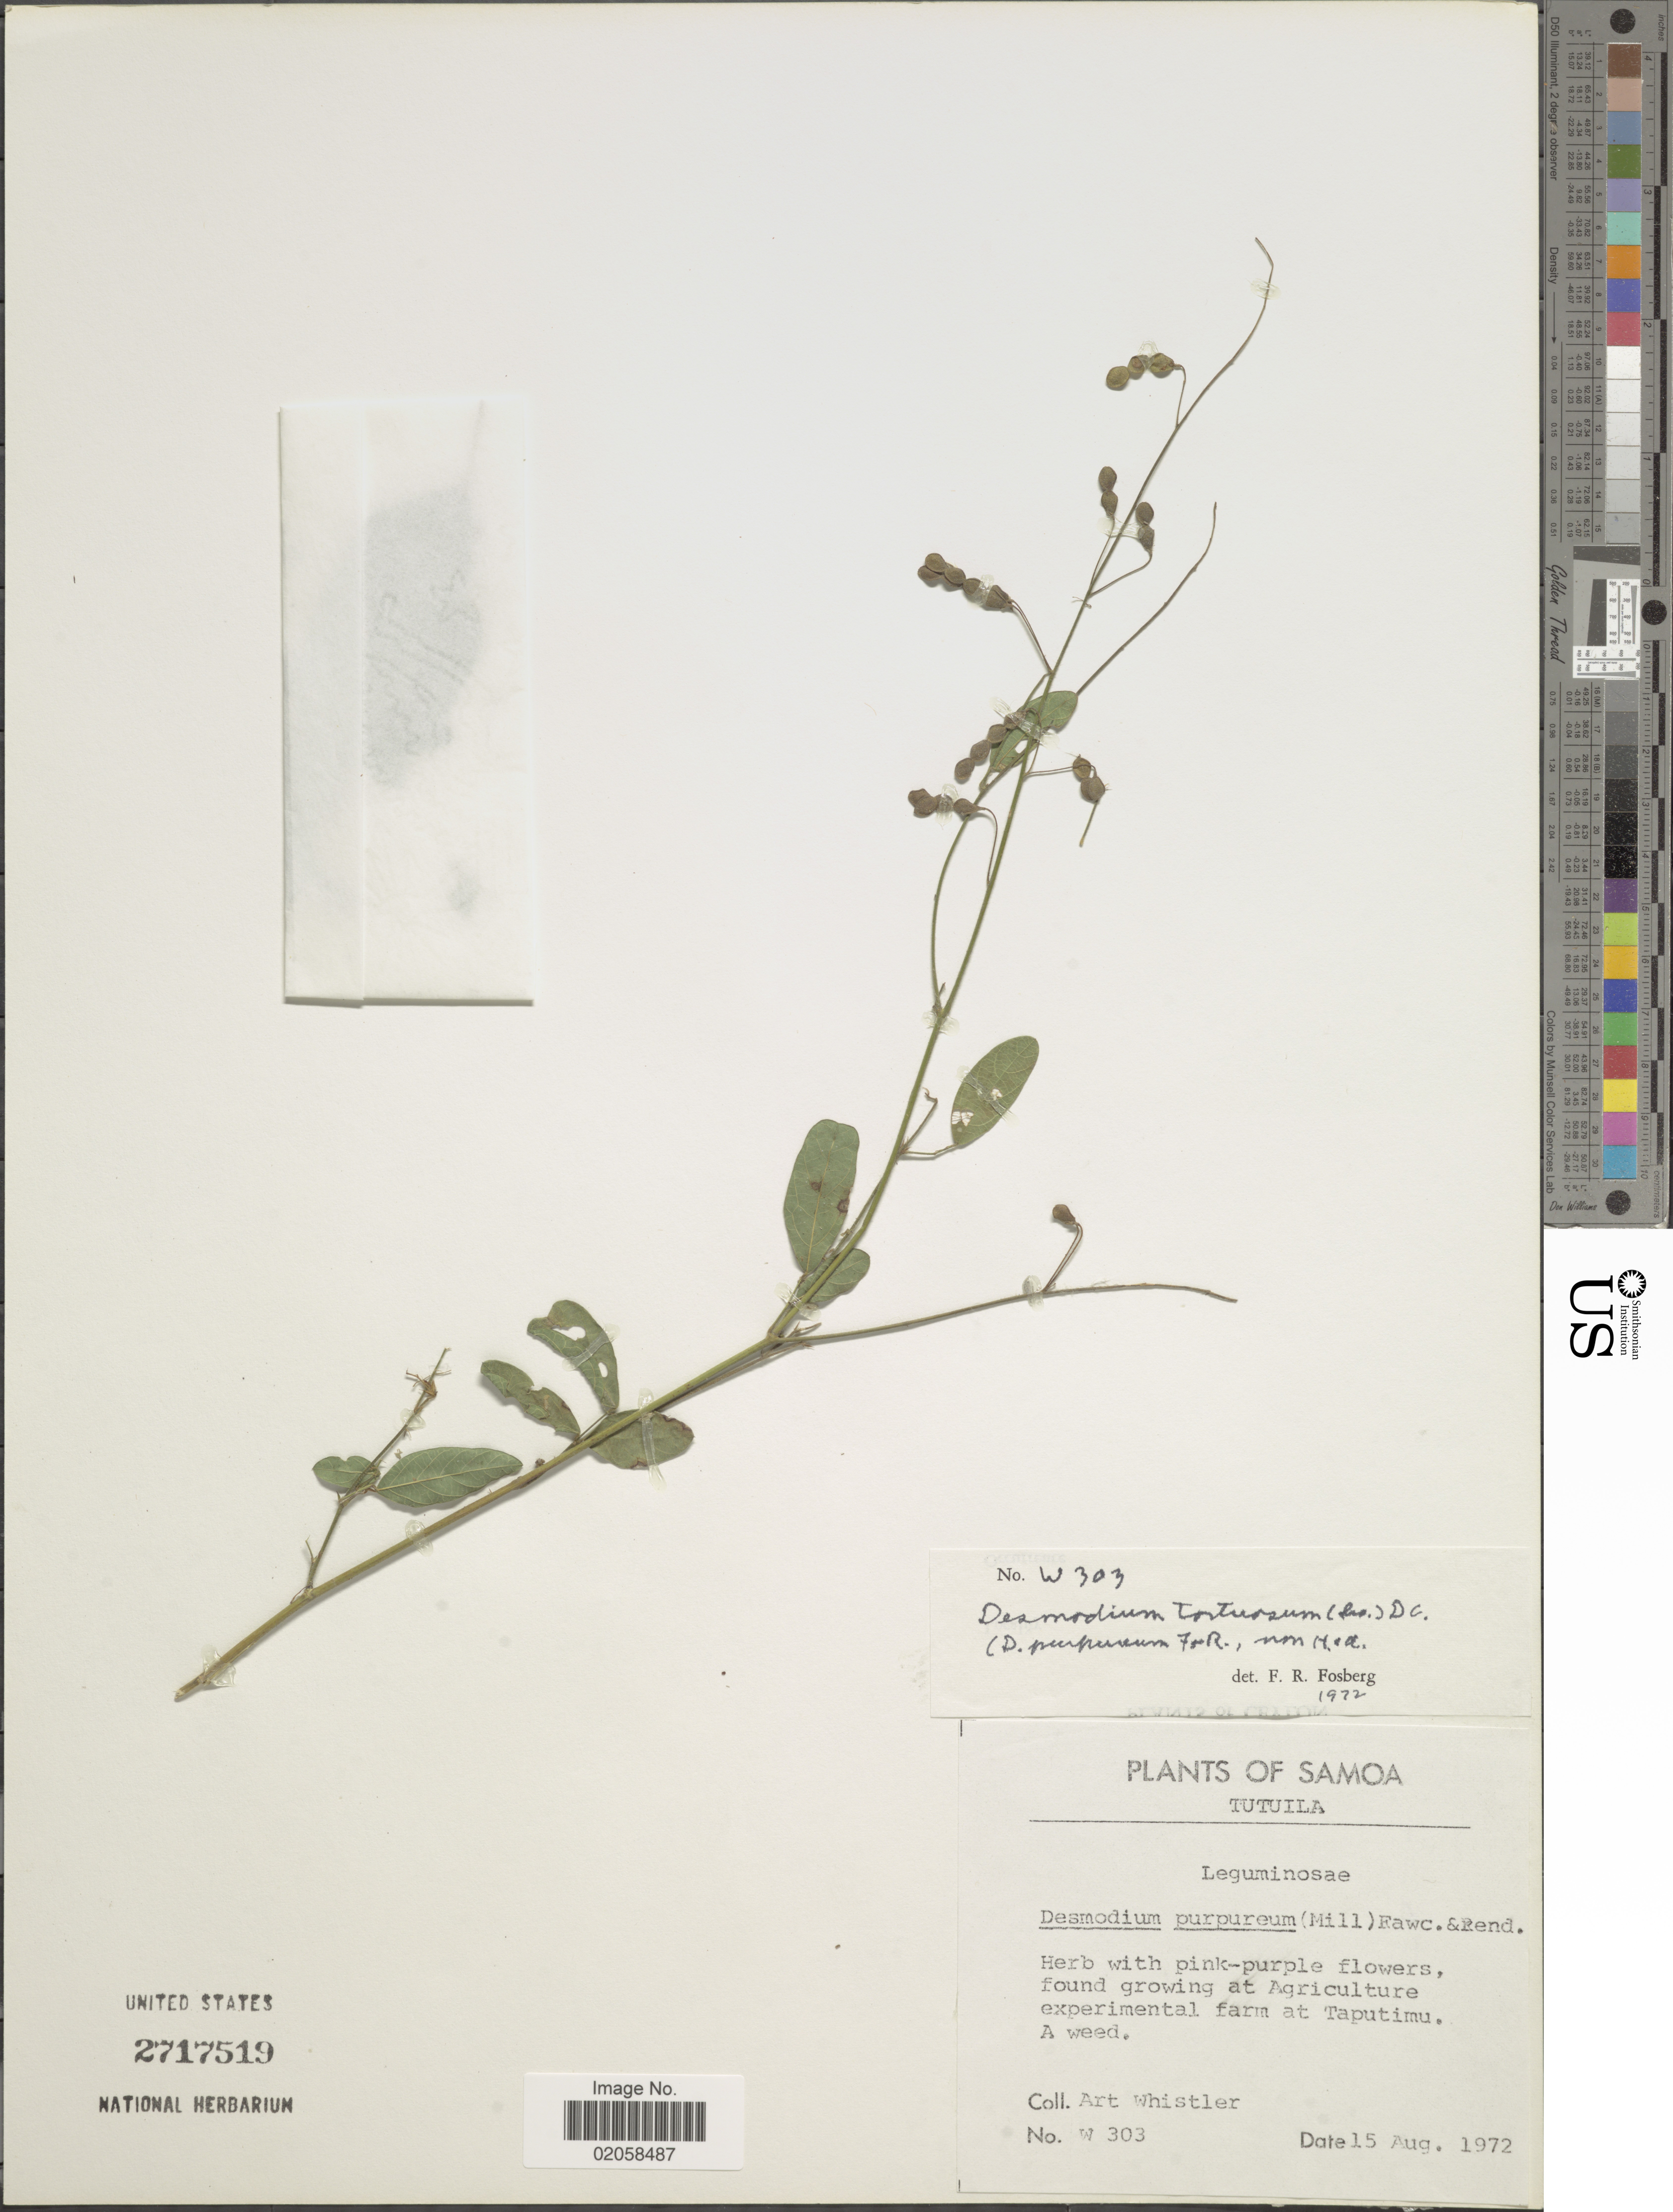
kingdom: Plantae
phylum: Tracheophyta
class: Magnoliopsida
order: Fabales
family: Fabaceae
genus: Desmodium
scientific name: Desmodium tortuosum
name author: (Sw.) DC.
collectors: A. Whistler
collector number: W303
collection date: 1972-08-15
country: American Samoa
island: Tutuila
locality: Tutuila, growing at Agricultural Experimental farm at Taputimu.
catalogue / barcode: US 2717519